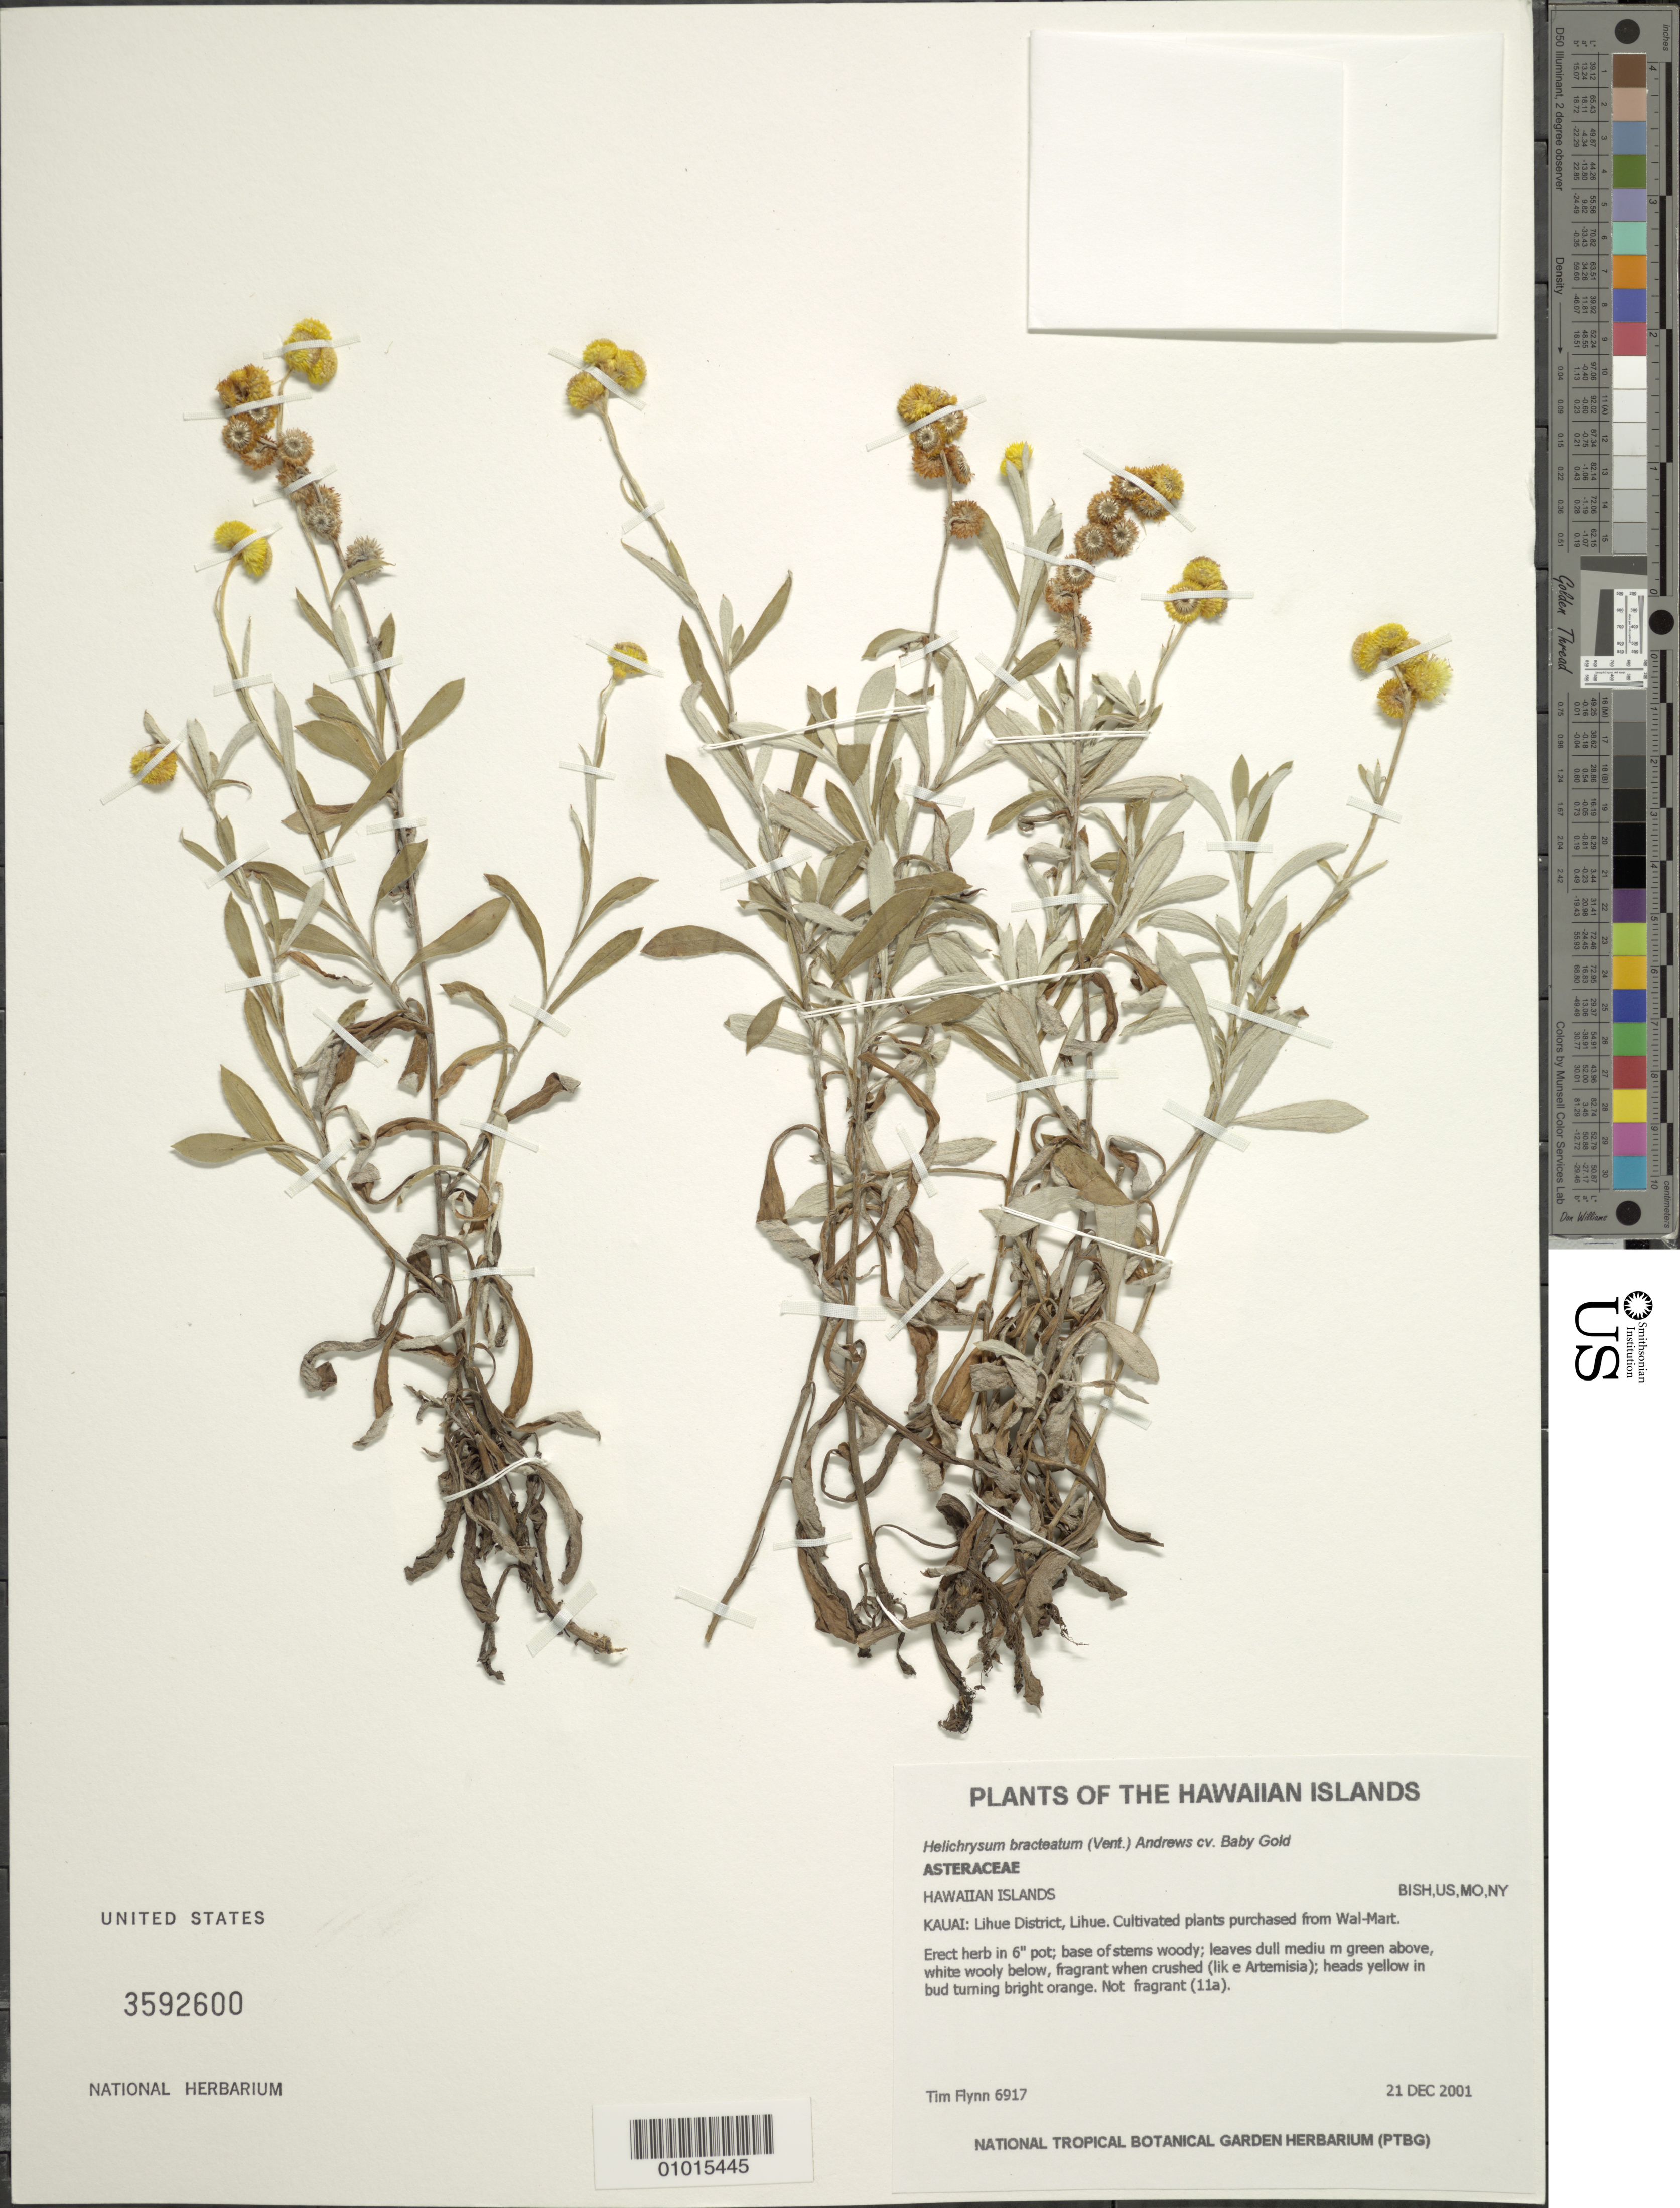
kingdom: Plantae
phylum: Tracheophyta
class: Magnoliopsida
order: Asterales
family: Asteraceae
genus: Helichrysum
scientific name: Helichrysum bracteatum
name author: (Vent.) Haw.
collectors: T. W. Flynn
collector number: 6917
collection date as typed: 21 Dec 2001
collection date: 2001-12-21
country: United States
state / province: Hawaii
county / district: Kauai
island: Kaua'i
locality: Lihue District.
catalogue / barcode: US 3592600